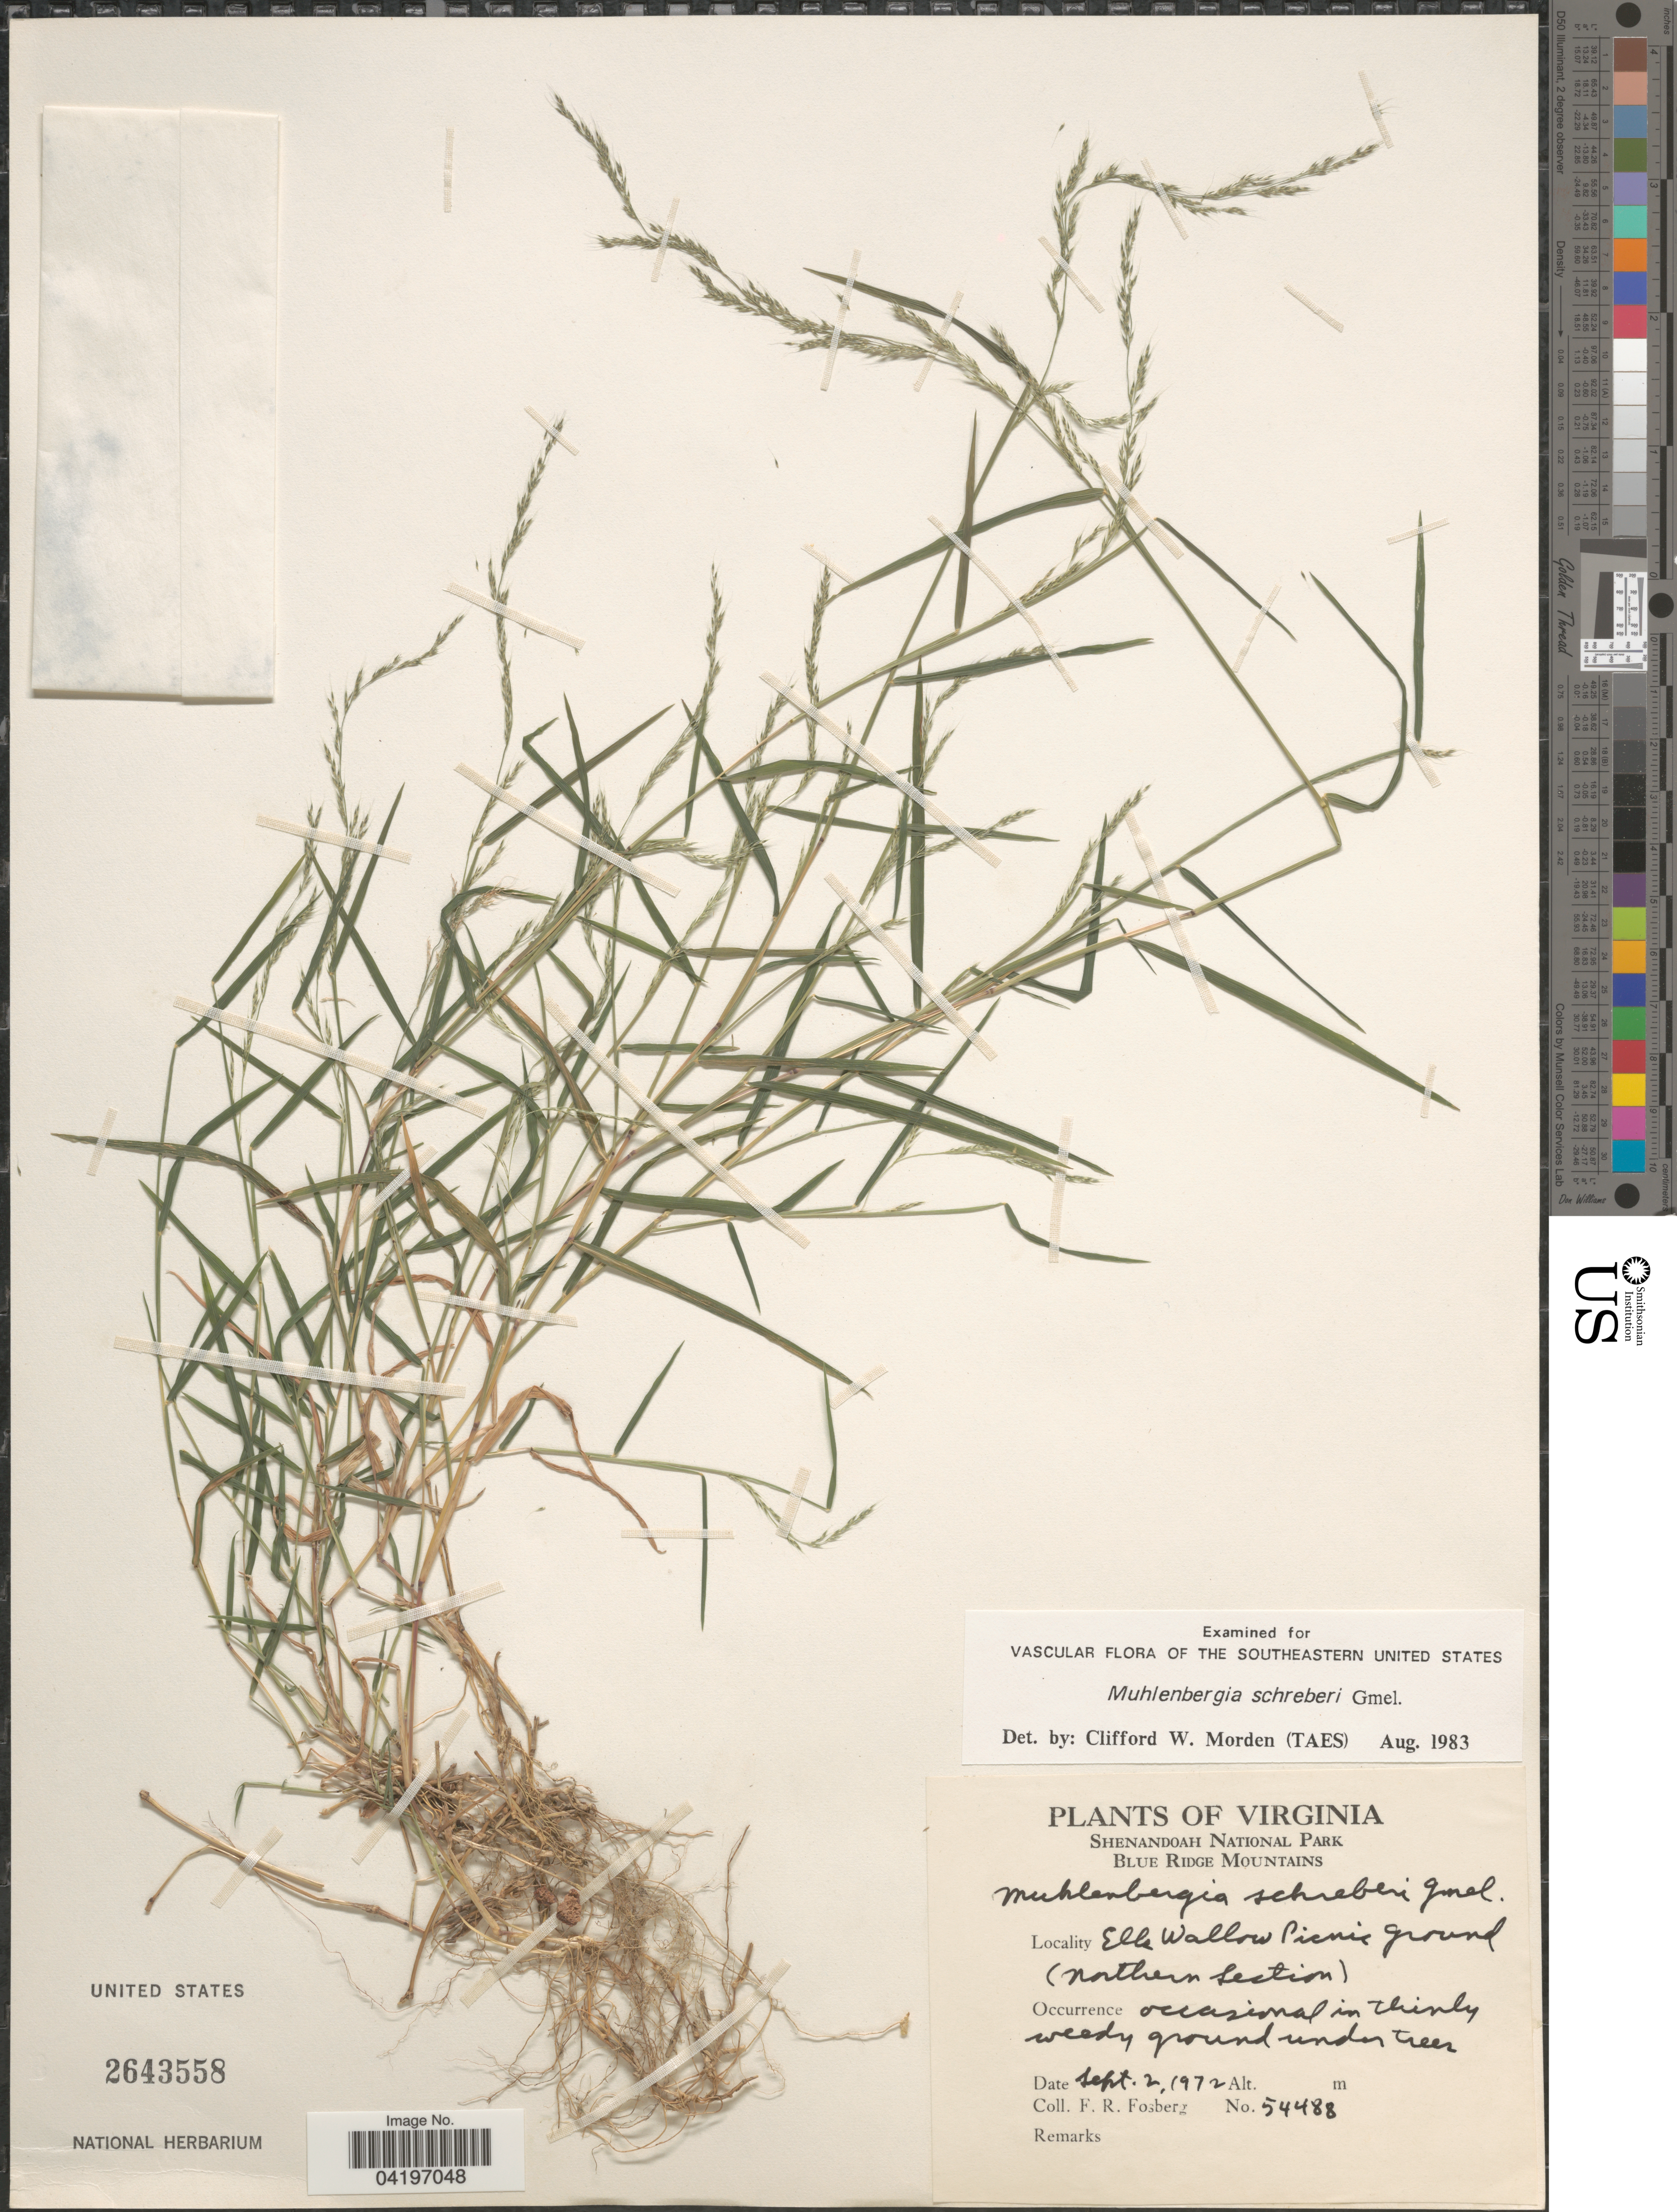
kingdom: Plantae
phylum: Tracheophyta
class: Liliopsida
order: Poales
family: Poaceae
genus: Muhlenbergia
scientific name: Muhlenbergia schreberi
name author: J.F. Gmel.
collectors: F. R. Fosberg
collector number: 54488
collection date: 1972-09-02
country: United States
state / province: Virginia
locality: Shenandoah National Park. Blue Ridge Mountains. Elk Wallow Picnic ground (northern section).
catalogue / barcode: US 2643558